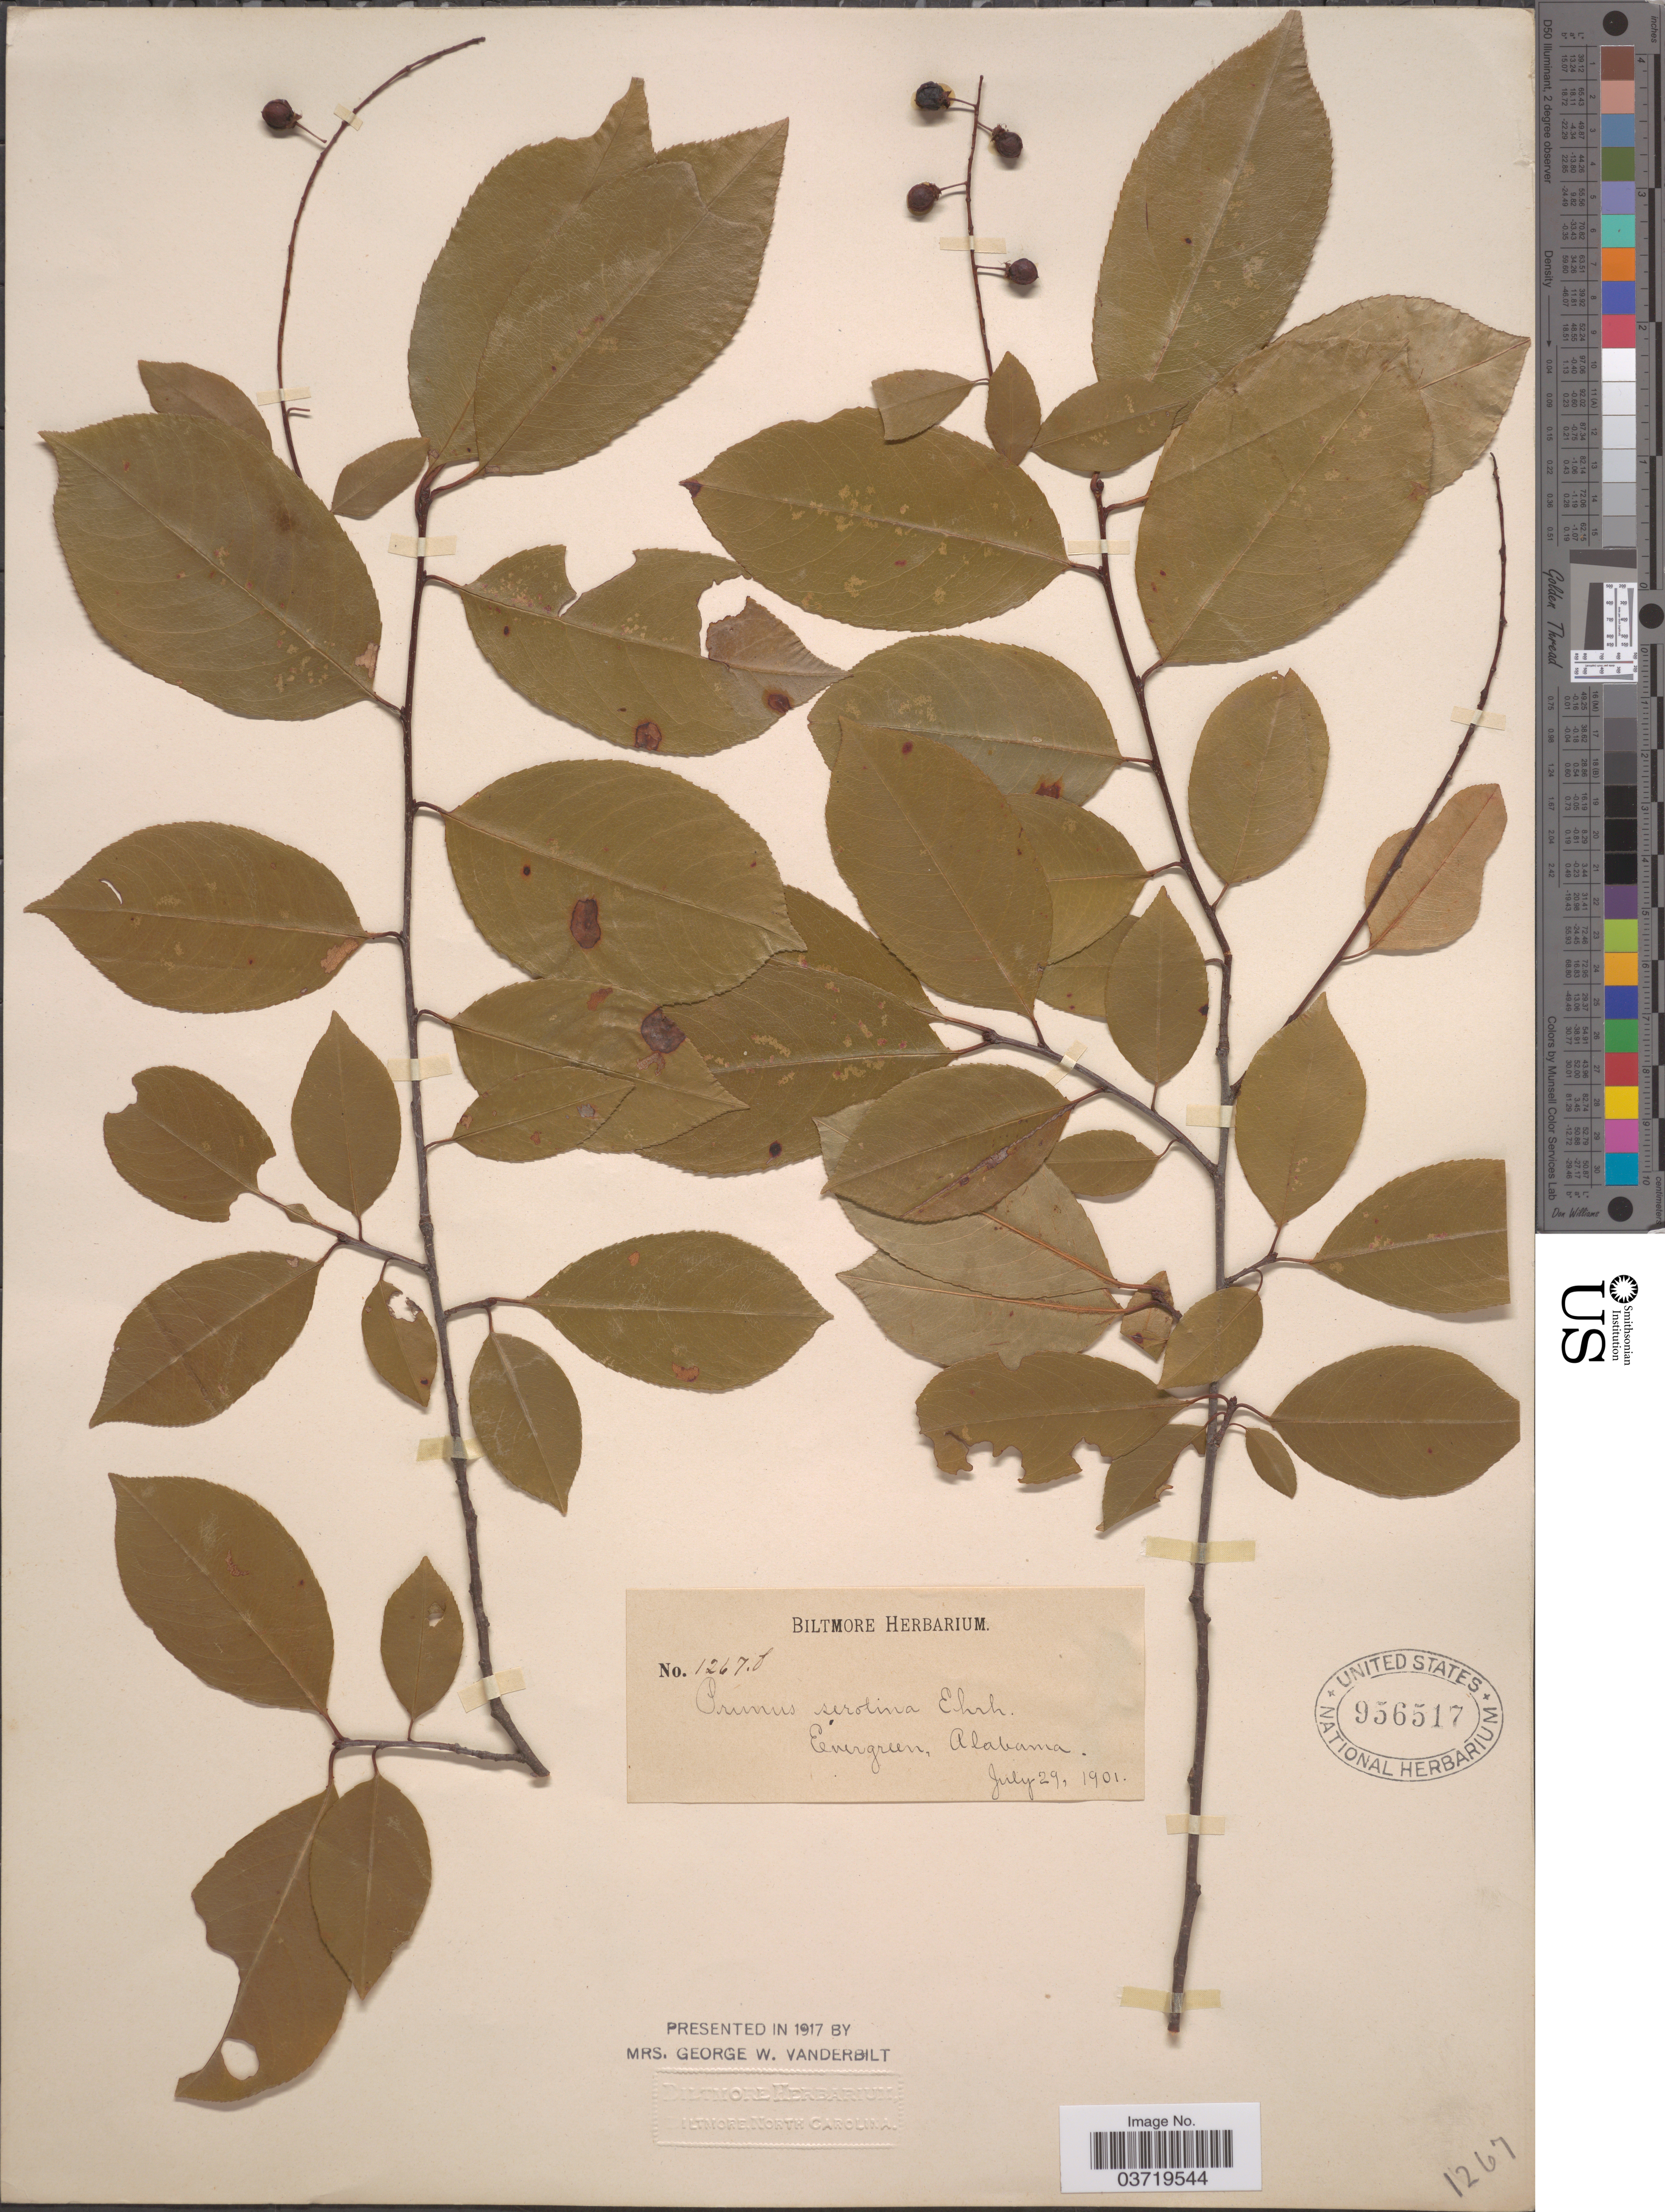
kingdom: Plantae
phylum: Tracheophyta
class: Magnoliopsida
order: Rosales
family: Rosaceae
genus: Prunus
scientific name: Prunus serotina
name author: Ehrh.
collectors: ex herb. Biltmore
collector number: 1267.f*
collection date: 1901-07-29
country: United States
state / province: Alabama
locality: Evergreen.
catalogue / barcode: US 956517